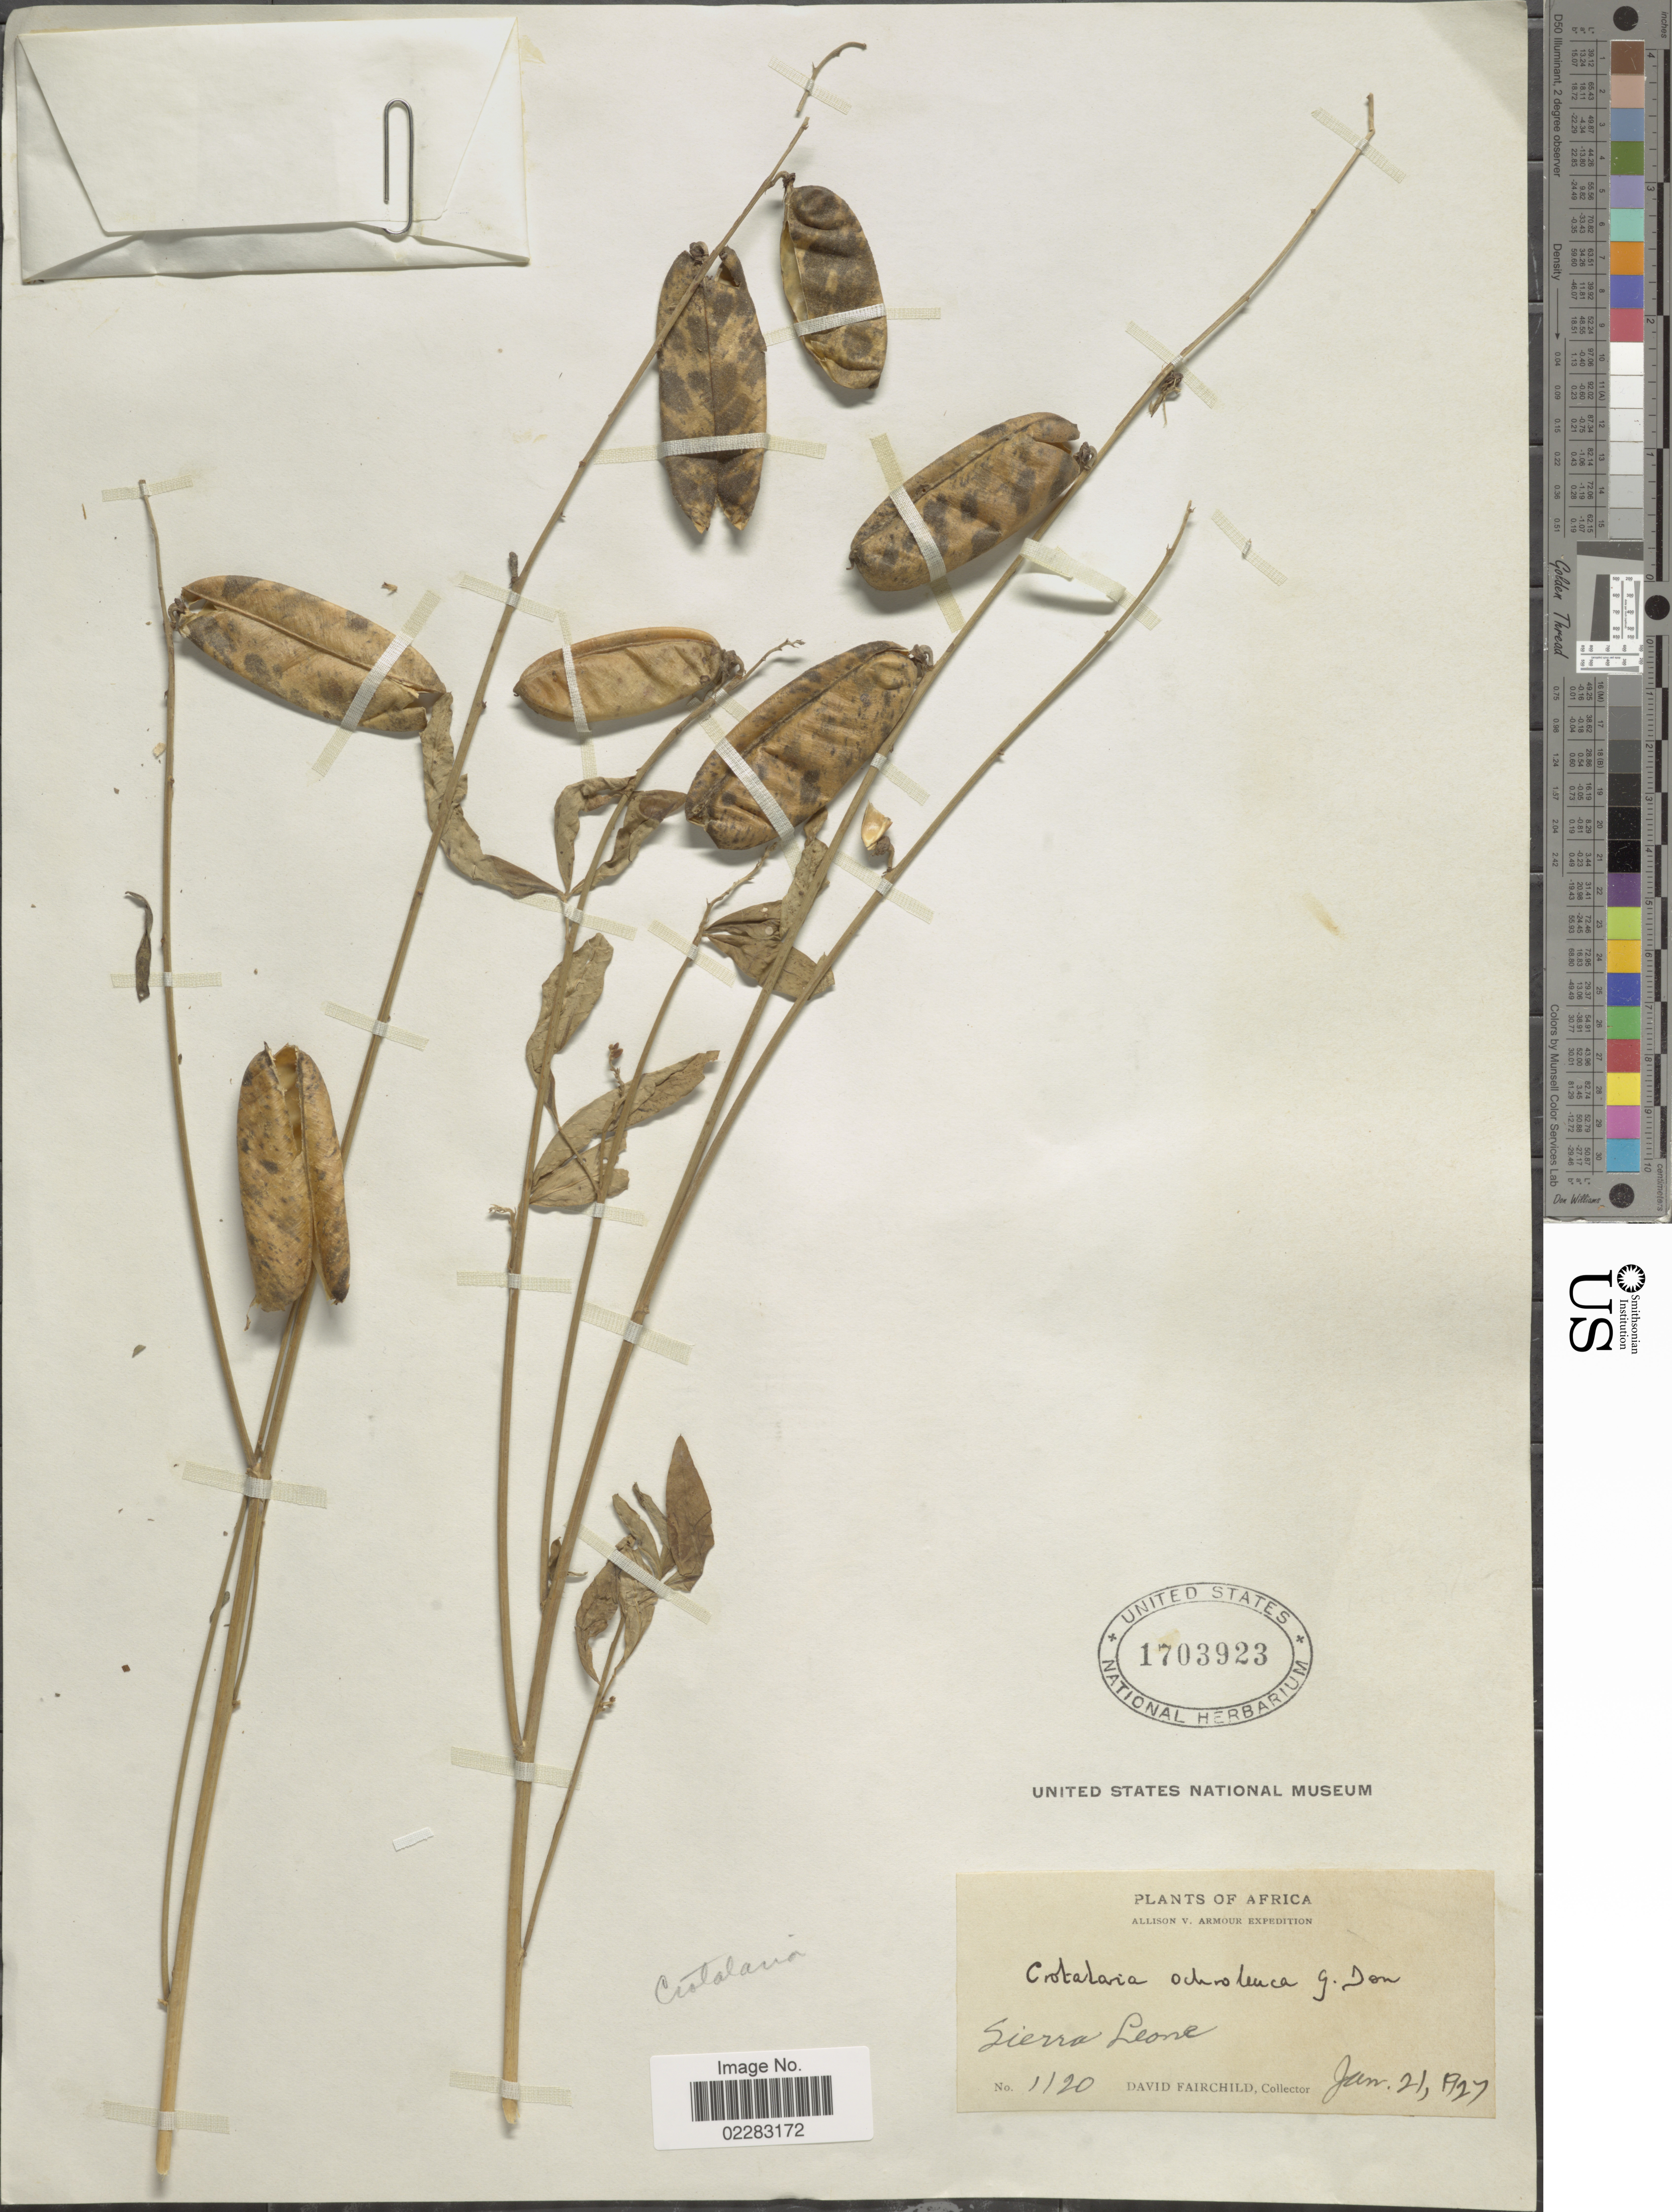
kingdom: Plantae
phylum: Tracheophyta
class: Magnoliopsida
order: Fabales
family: Fabaceae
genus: Crotalaria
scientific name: Crotalaria ochroleuca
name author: G. Don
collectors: D. Fairchild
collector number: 1120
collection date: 1927-01-21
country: Sierra Leone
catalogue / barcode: US 1703923